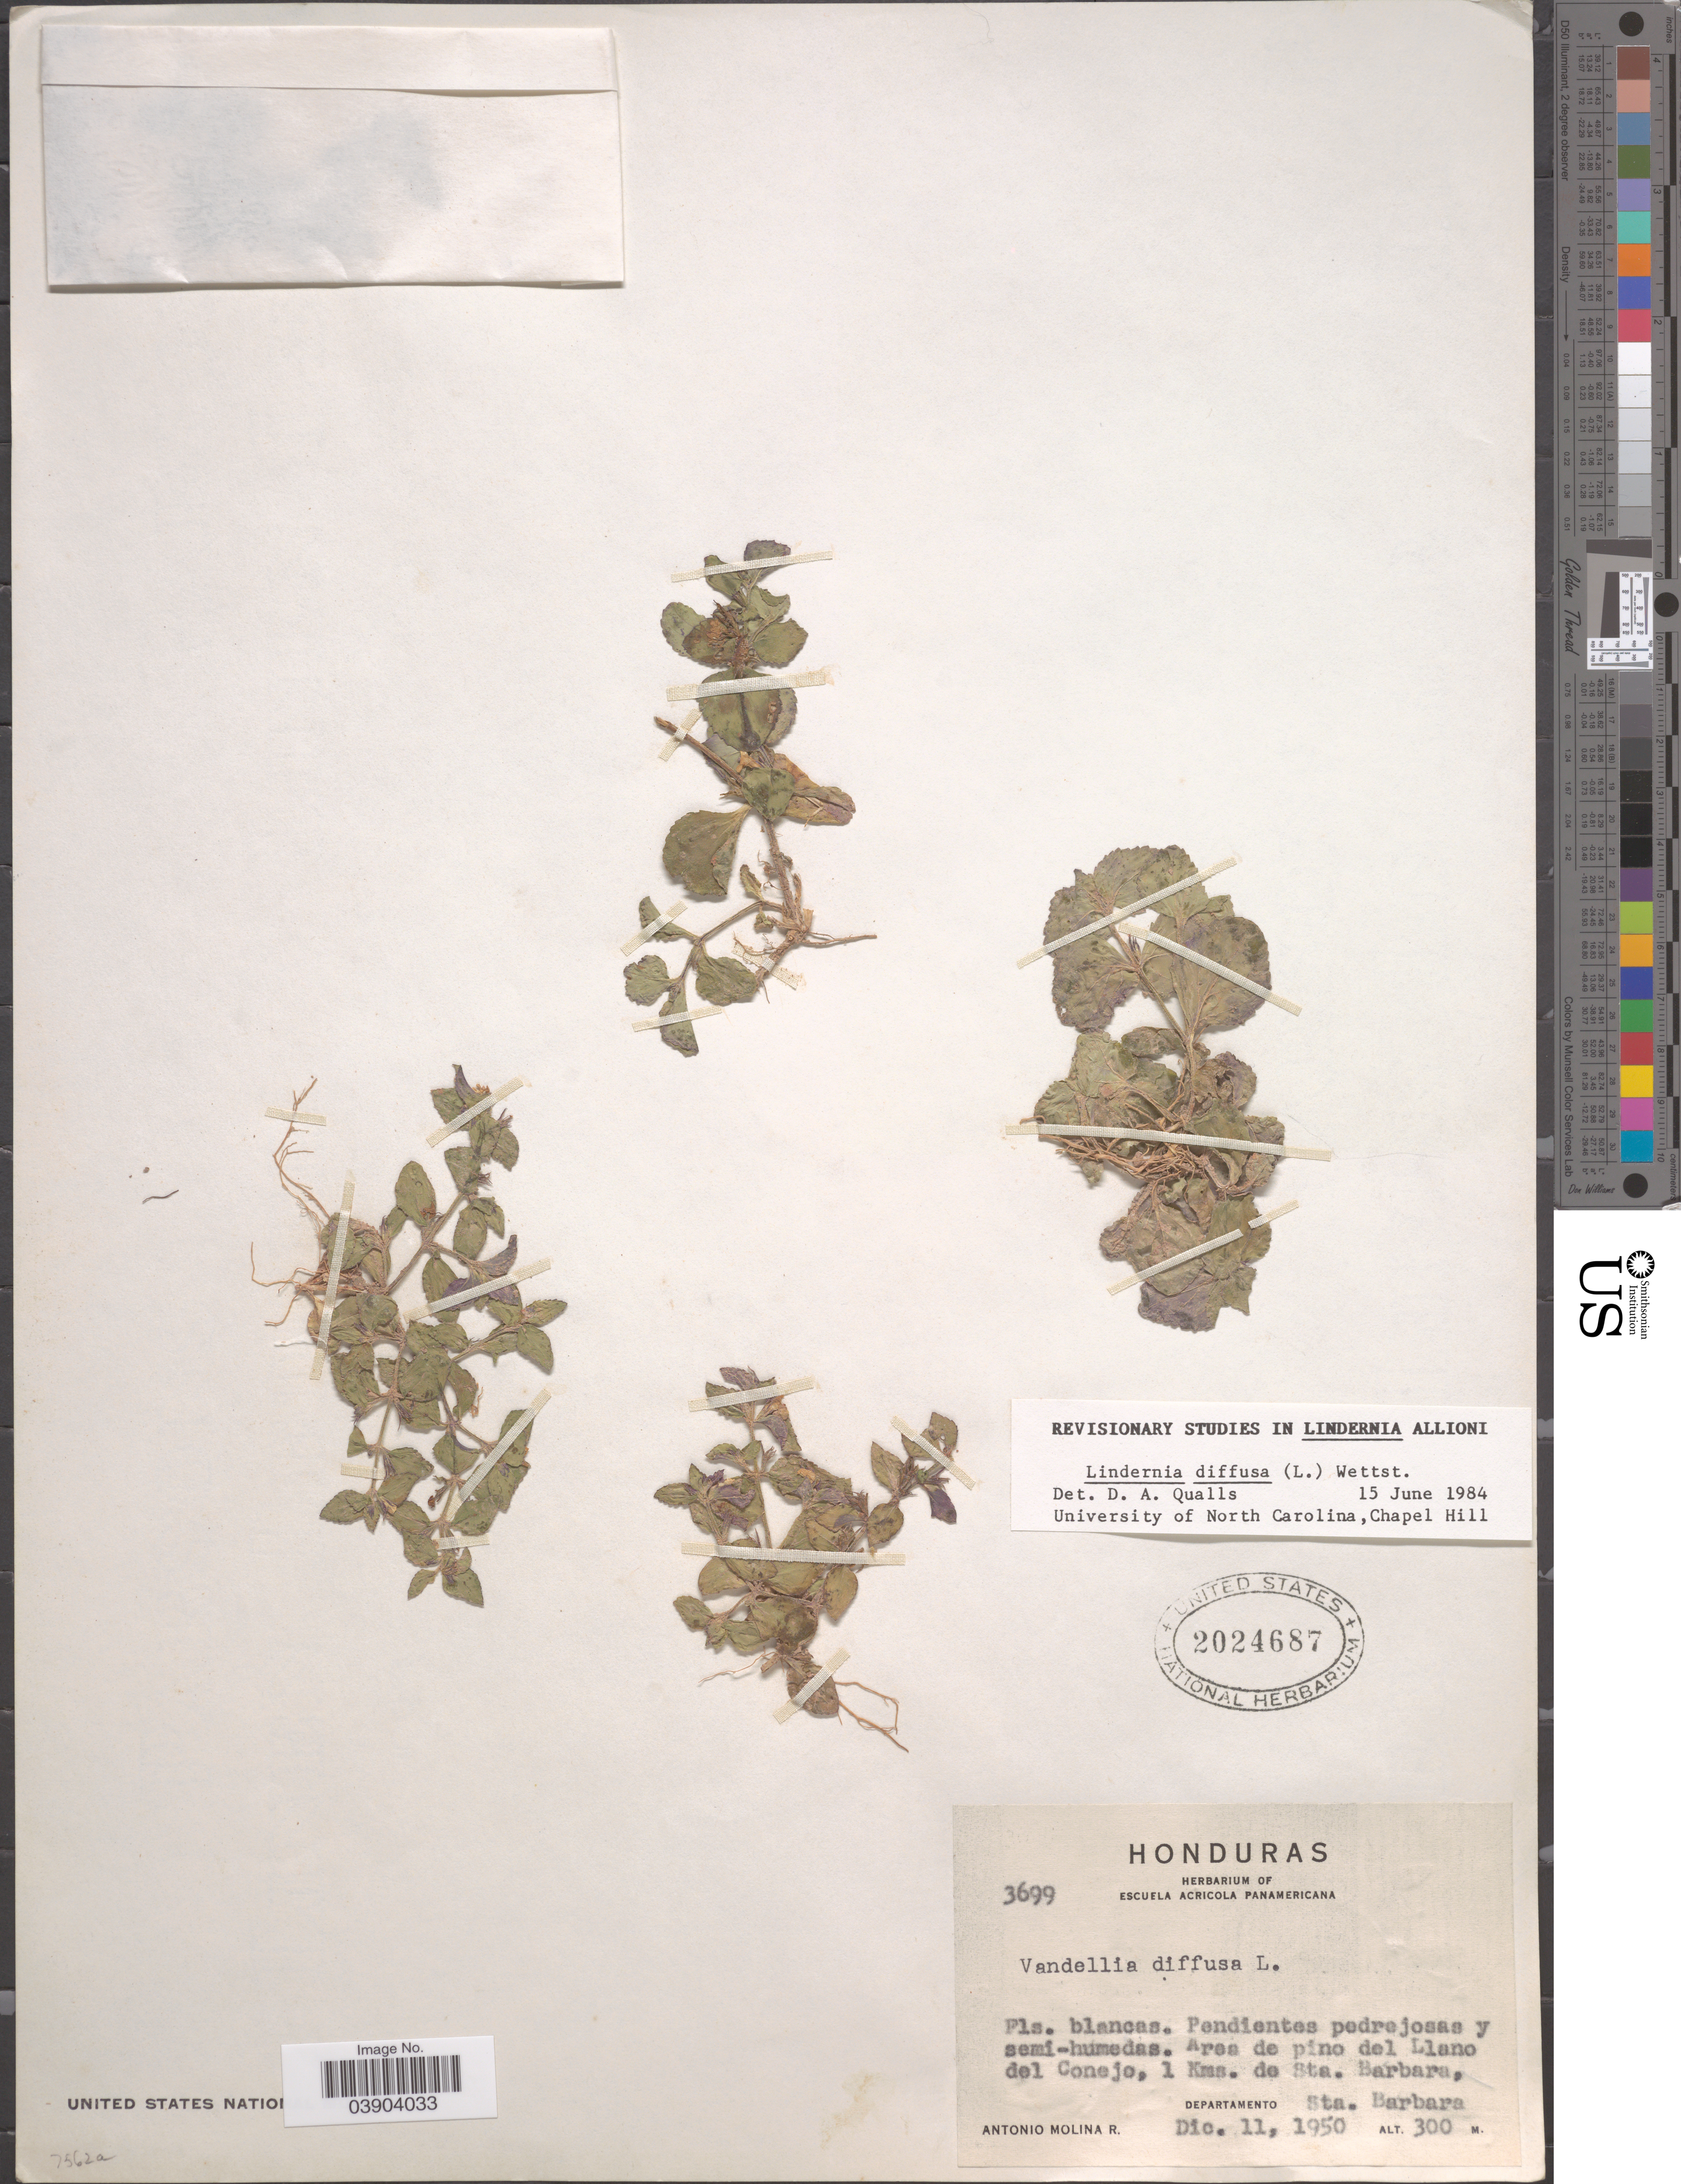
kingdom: Plantae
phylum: Tracheophyta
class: Magnoliopsida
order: Lamiales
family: Linderniaceae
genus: Lindernia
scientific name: Lindernia diffusa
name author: (L.) Wettst.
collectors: A. Molina R.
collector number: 3699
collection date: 1950-12-11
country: Honduras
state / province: Santa Barbara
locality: Area de pino del Llano del Conejo, 1 Kms. de Sta. Barbara. Departamento Sta. Barbara.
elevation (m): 300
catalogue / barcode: US 2024687